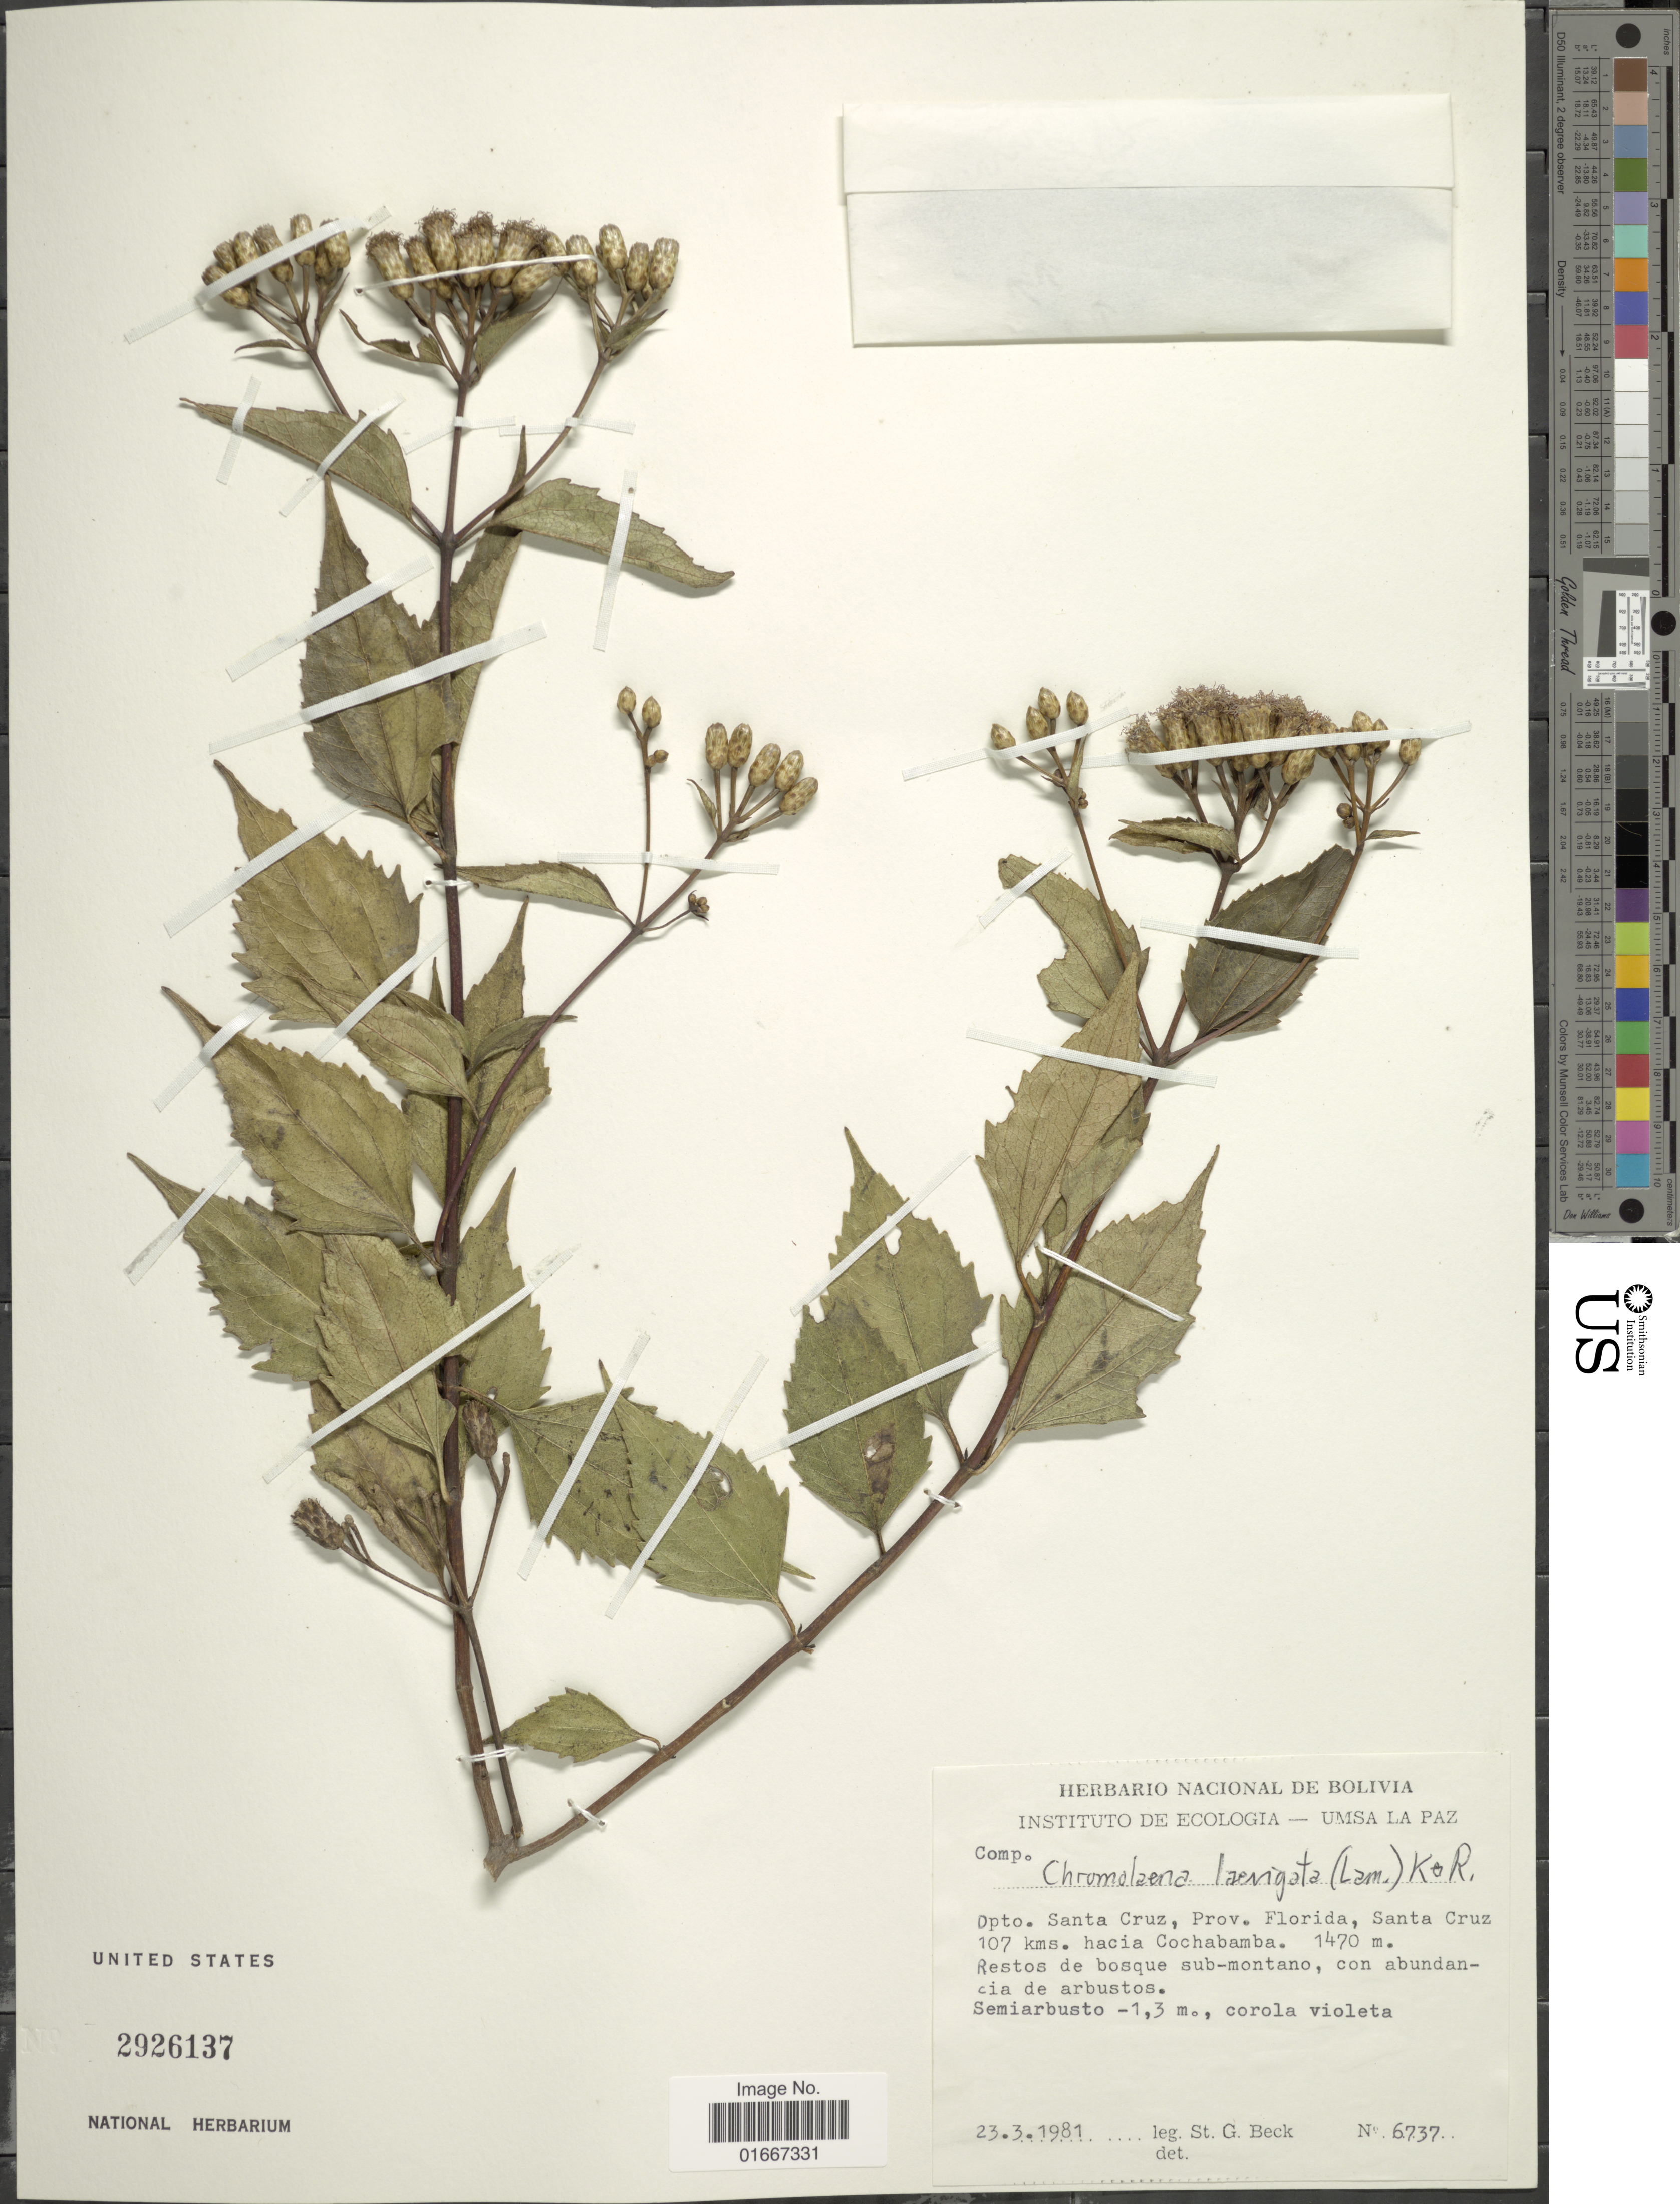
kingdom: Plantae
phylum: Tracheophyta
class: Magnoliopsida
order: Asterales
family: Asteraceae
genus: Chromolaena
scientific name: Chromolaena laevigata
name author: (Lam.) R.M. King & H. Rob.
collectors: S. G. Beck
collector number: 6737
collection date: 1981-03-23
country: Bolivia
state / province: Santa Cruz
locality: Prov. Florida, Santa Cruz 107 kms. hacia Cochabamba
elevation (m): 1470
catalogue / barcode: US 2926137